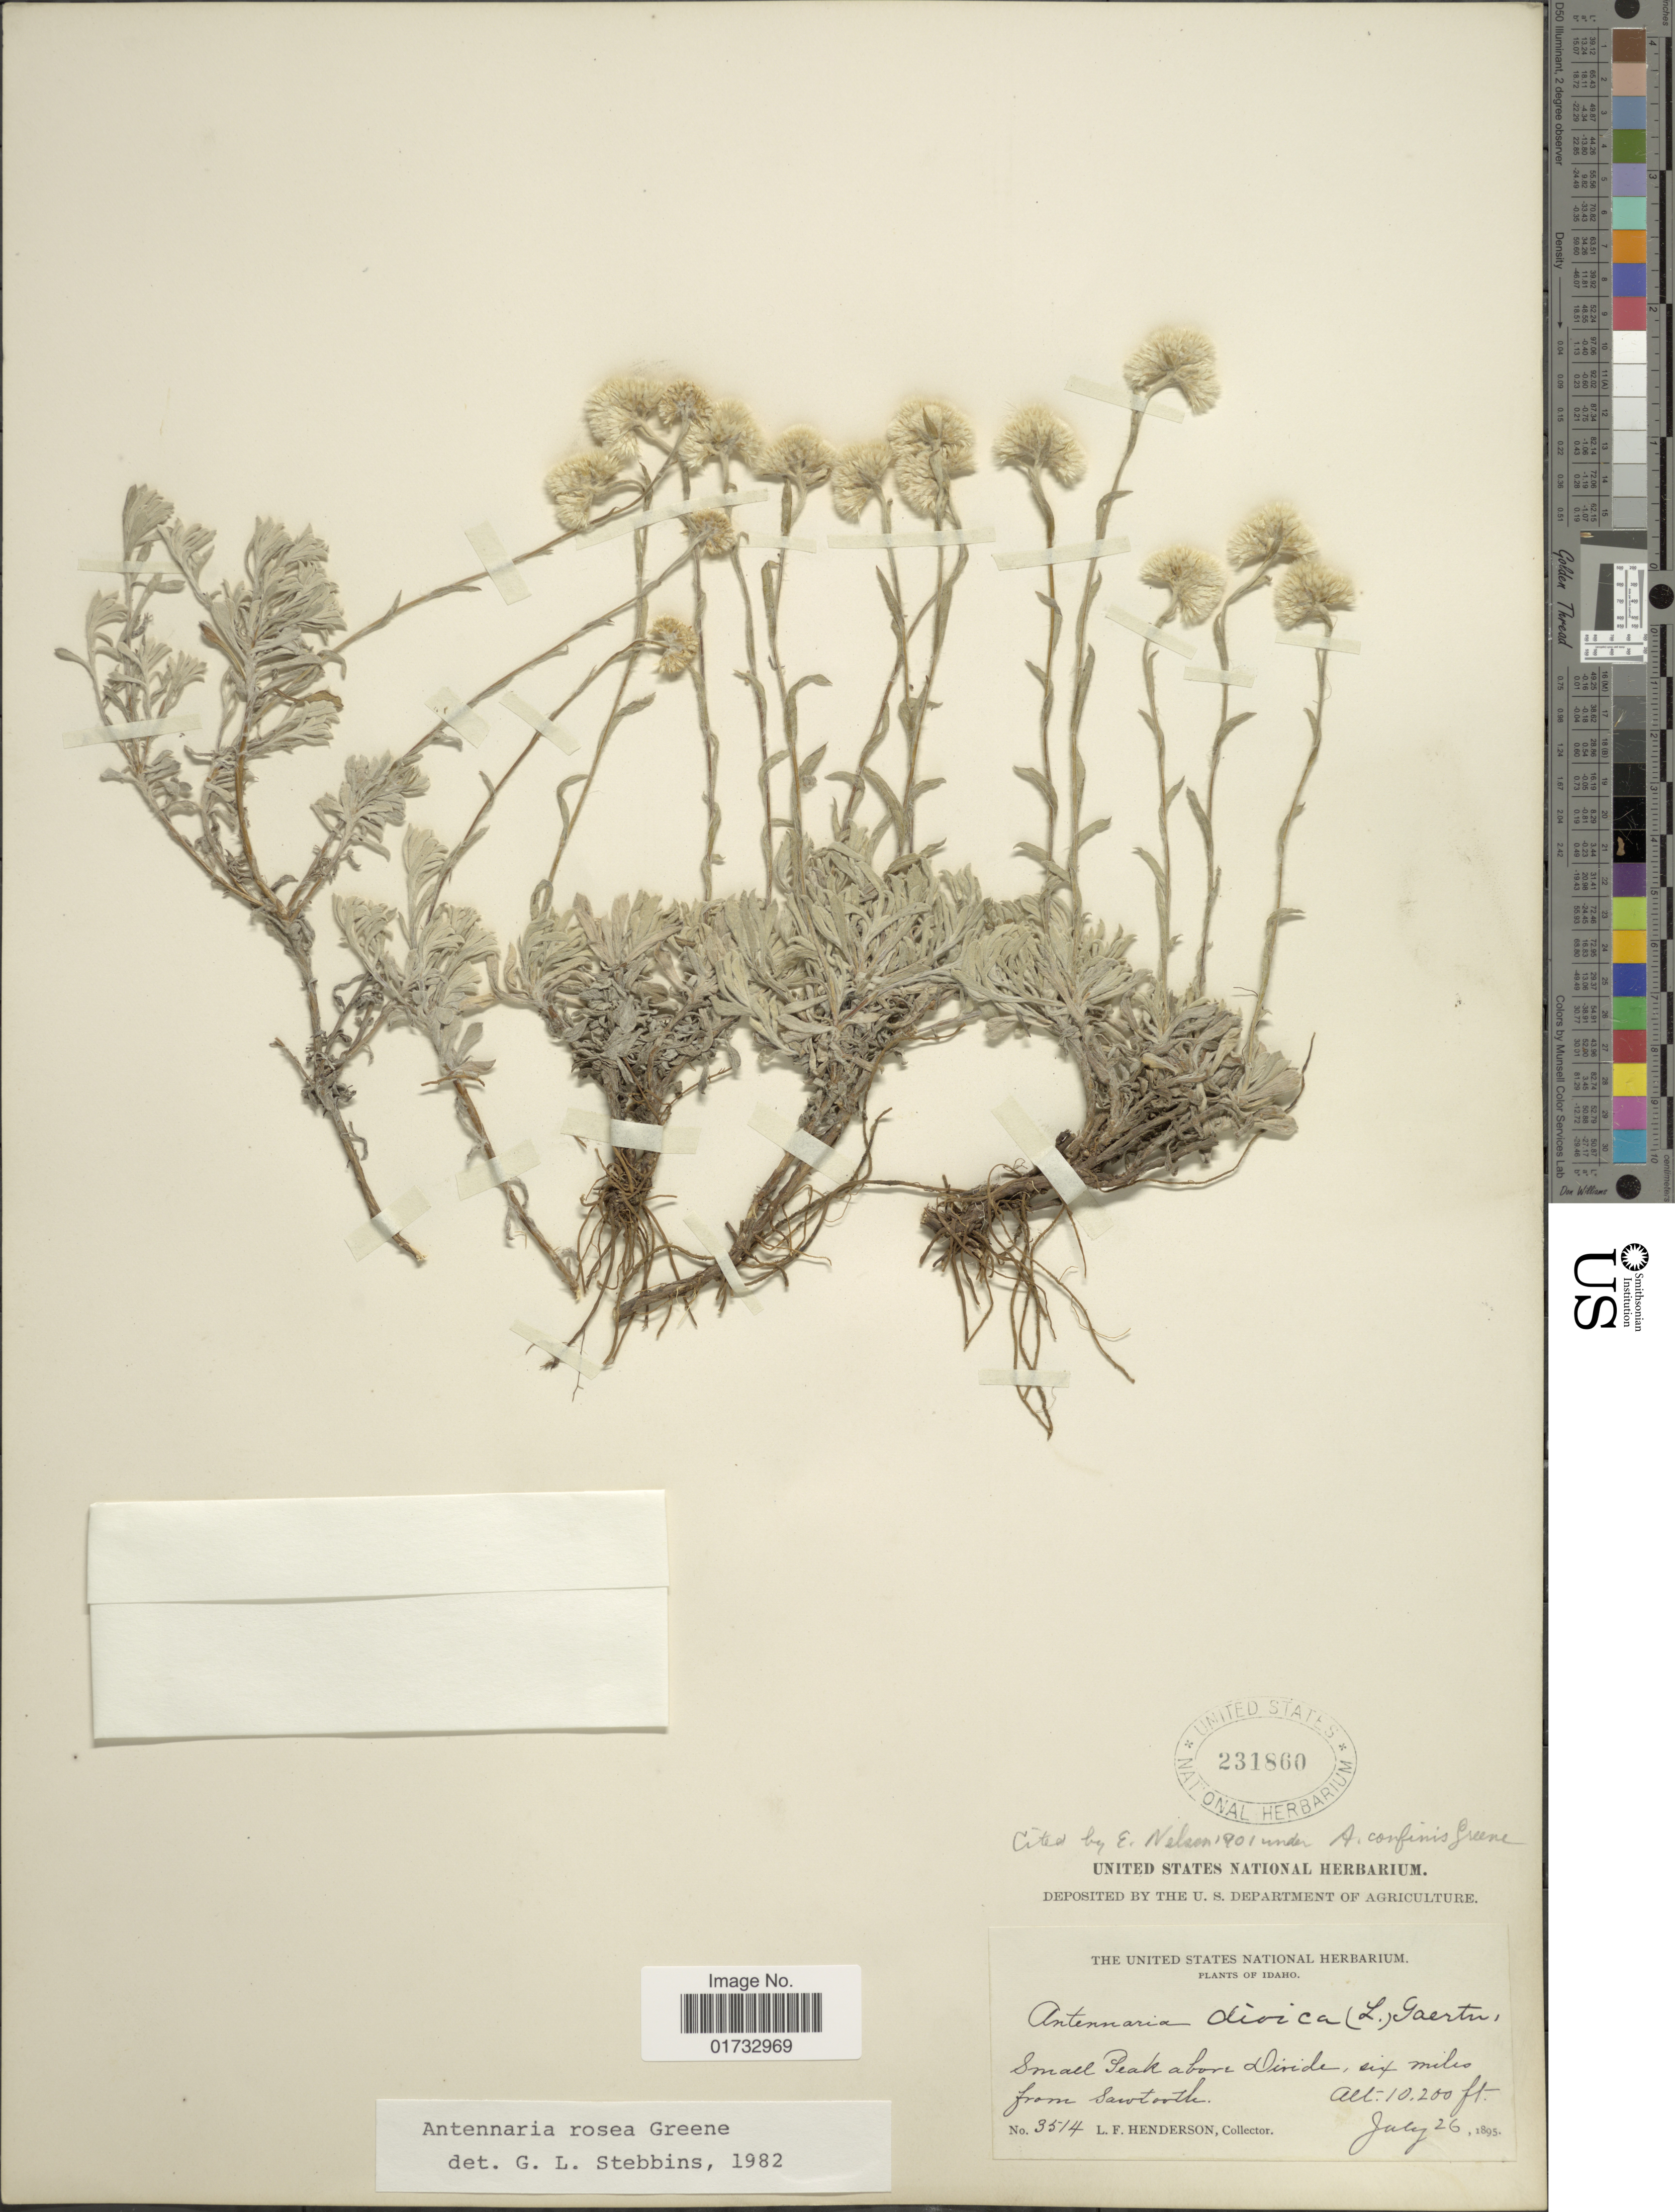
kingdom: Plantae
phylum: Tracheophyta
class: Magnoliopsida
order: Asterales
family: Asteraceae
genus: Antennaria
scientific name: Antennaria rosea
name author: Greene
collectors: L. Henderson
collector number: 3514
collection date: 1895-09-26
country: United States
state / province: Idaho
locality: Small Peak above Divide, six miles from Sawtooth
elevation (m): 3109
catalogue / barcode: US 231860